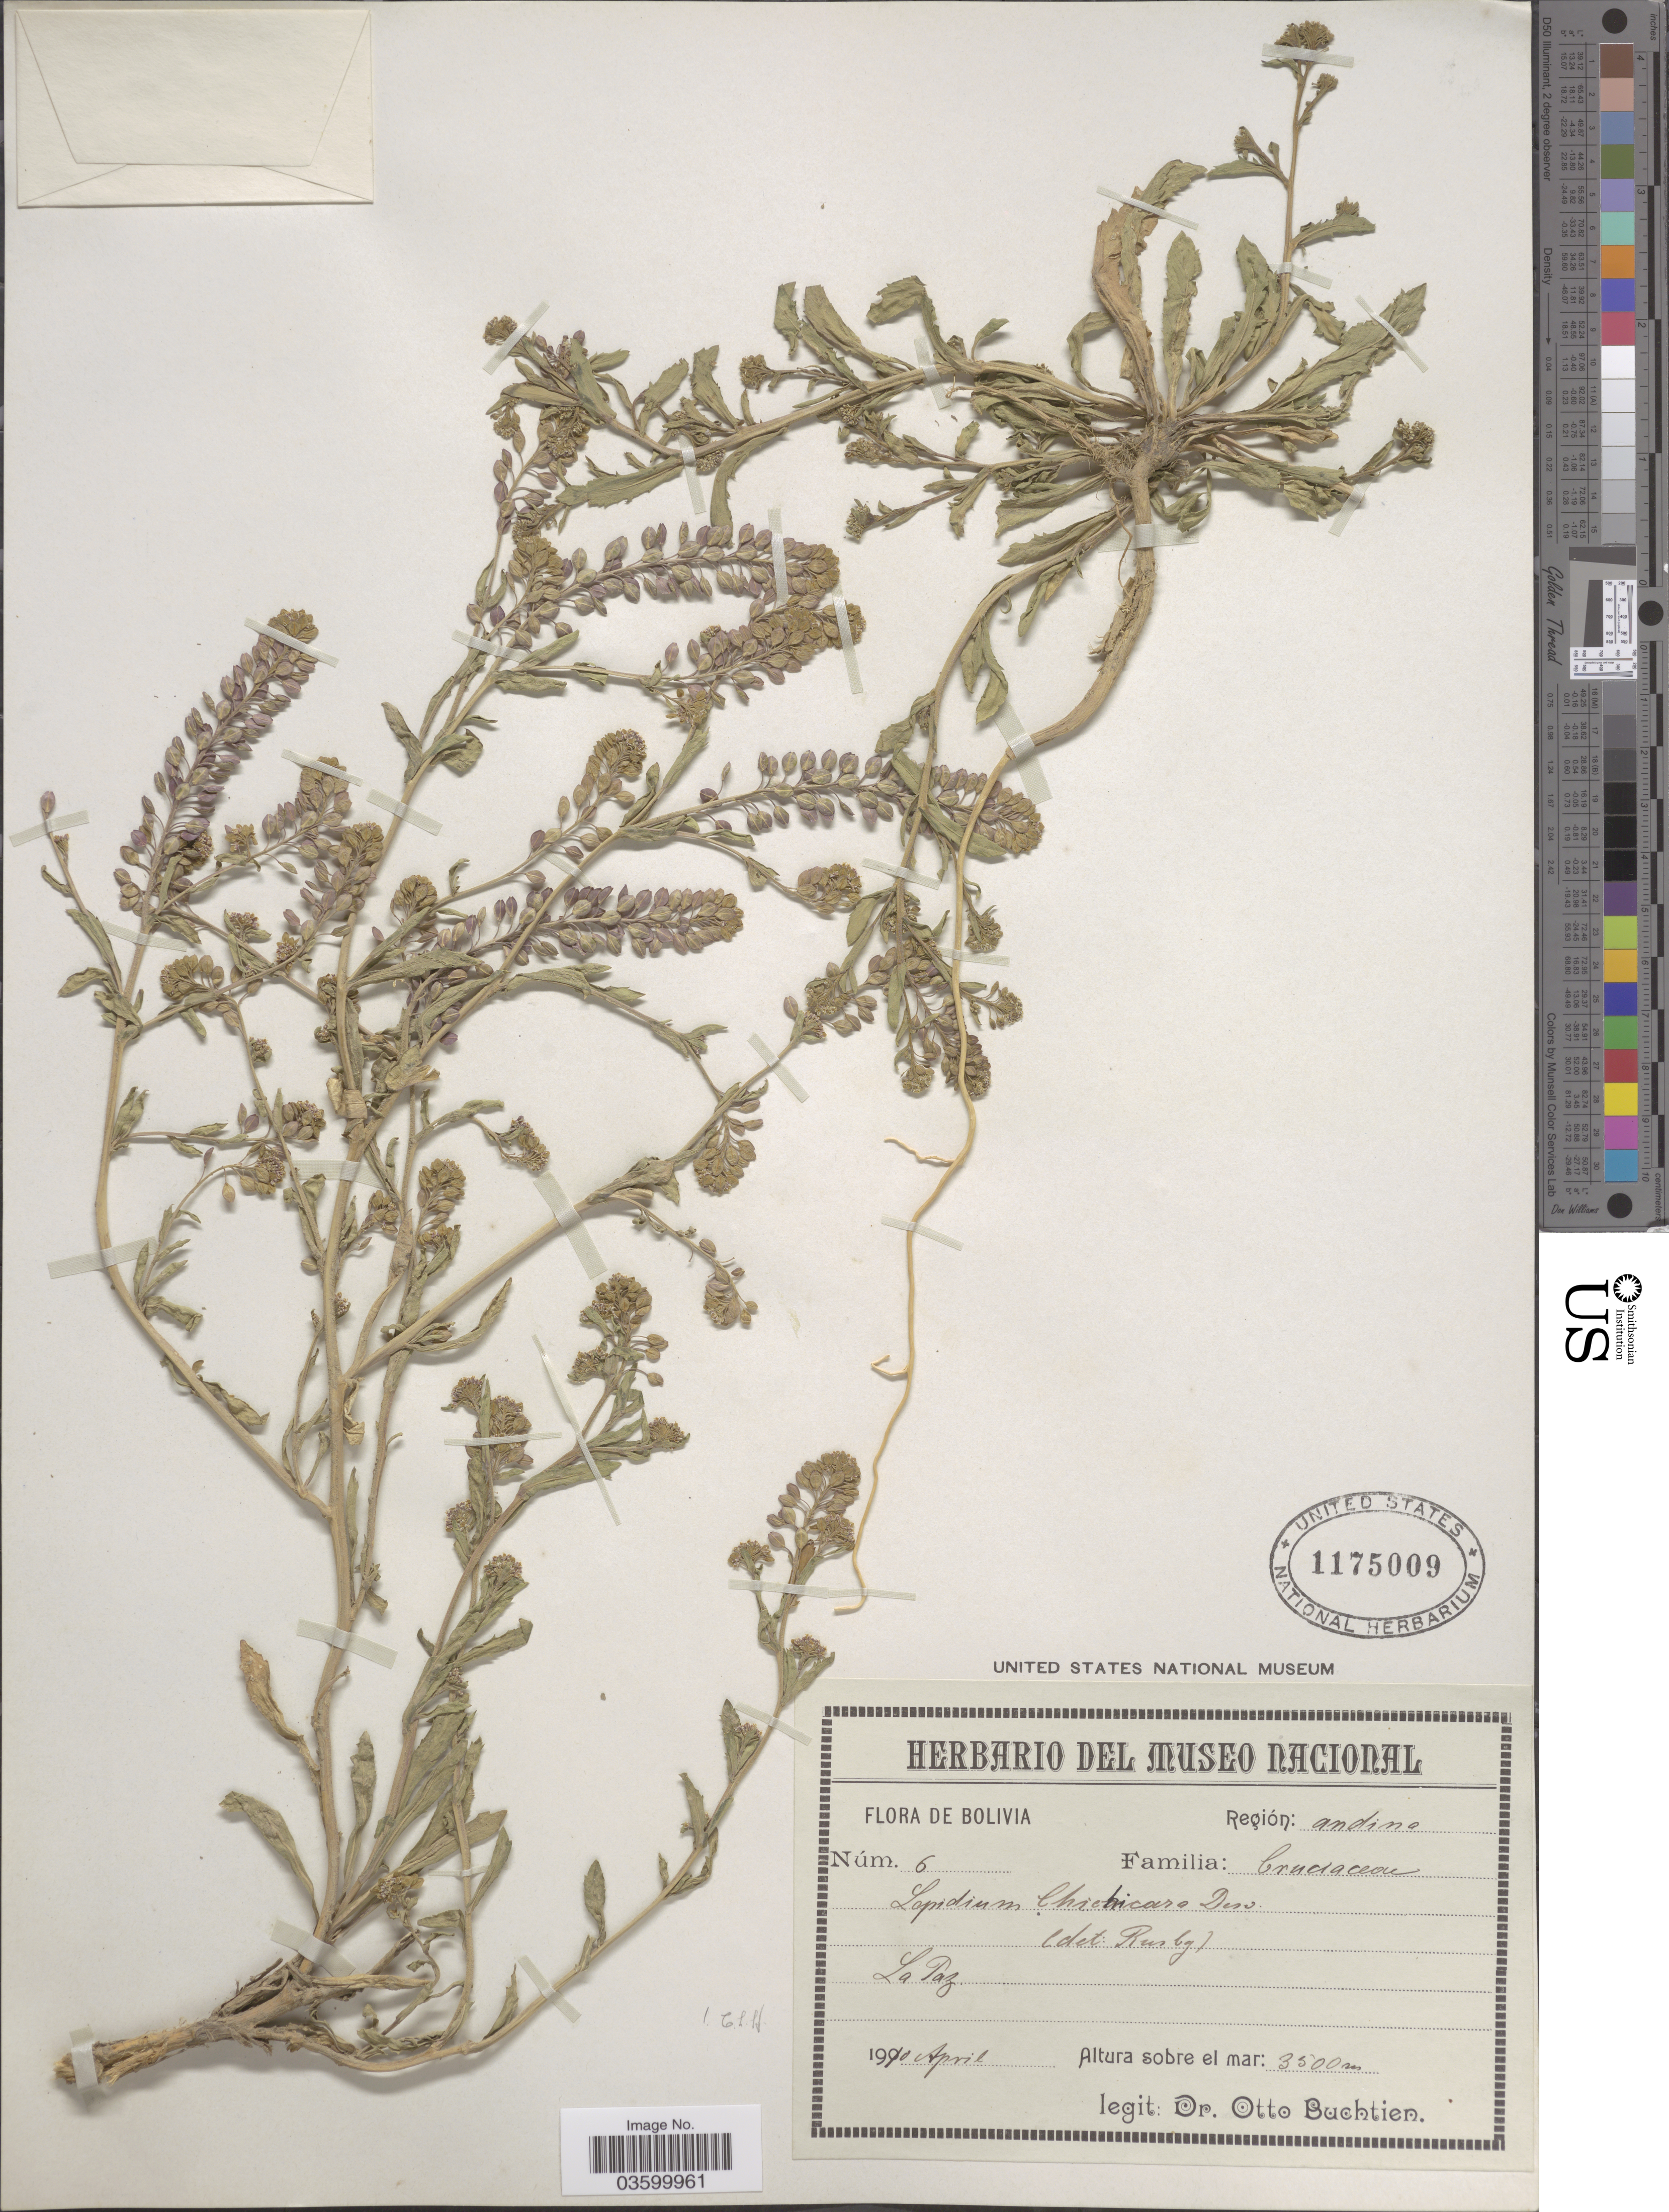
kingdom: Plantae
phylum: Tracheophyta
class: Magnoliopsida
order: Brassicales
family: Brassicaceae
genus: Lepidium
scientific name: Lepidium chichicara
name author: Desv.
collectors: O. Buchtien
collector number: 6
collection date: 1910-04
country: Bolivia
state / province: La Paz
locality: Región: andina.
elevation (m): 3500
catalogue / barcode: US 1175009